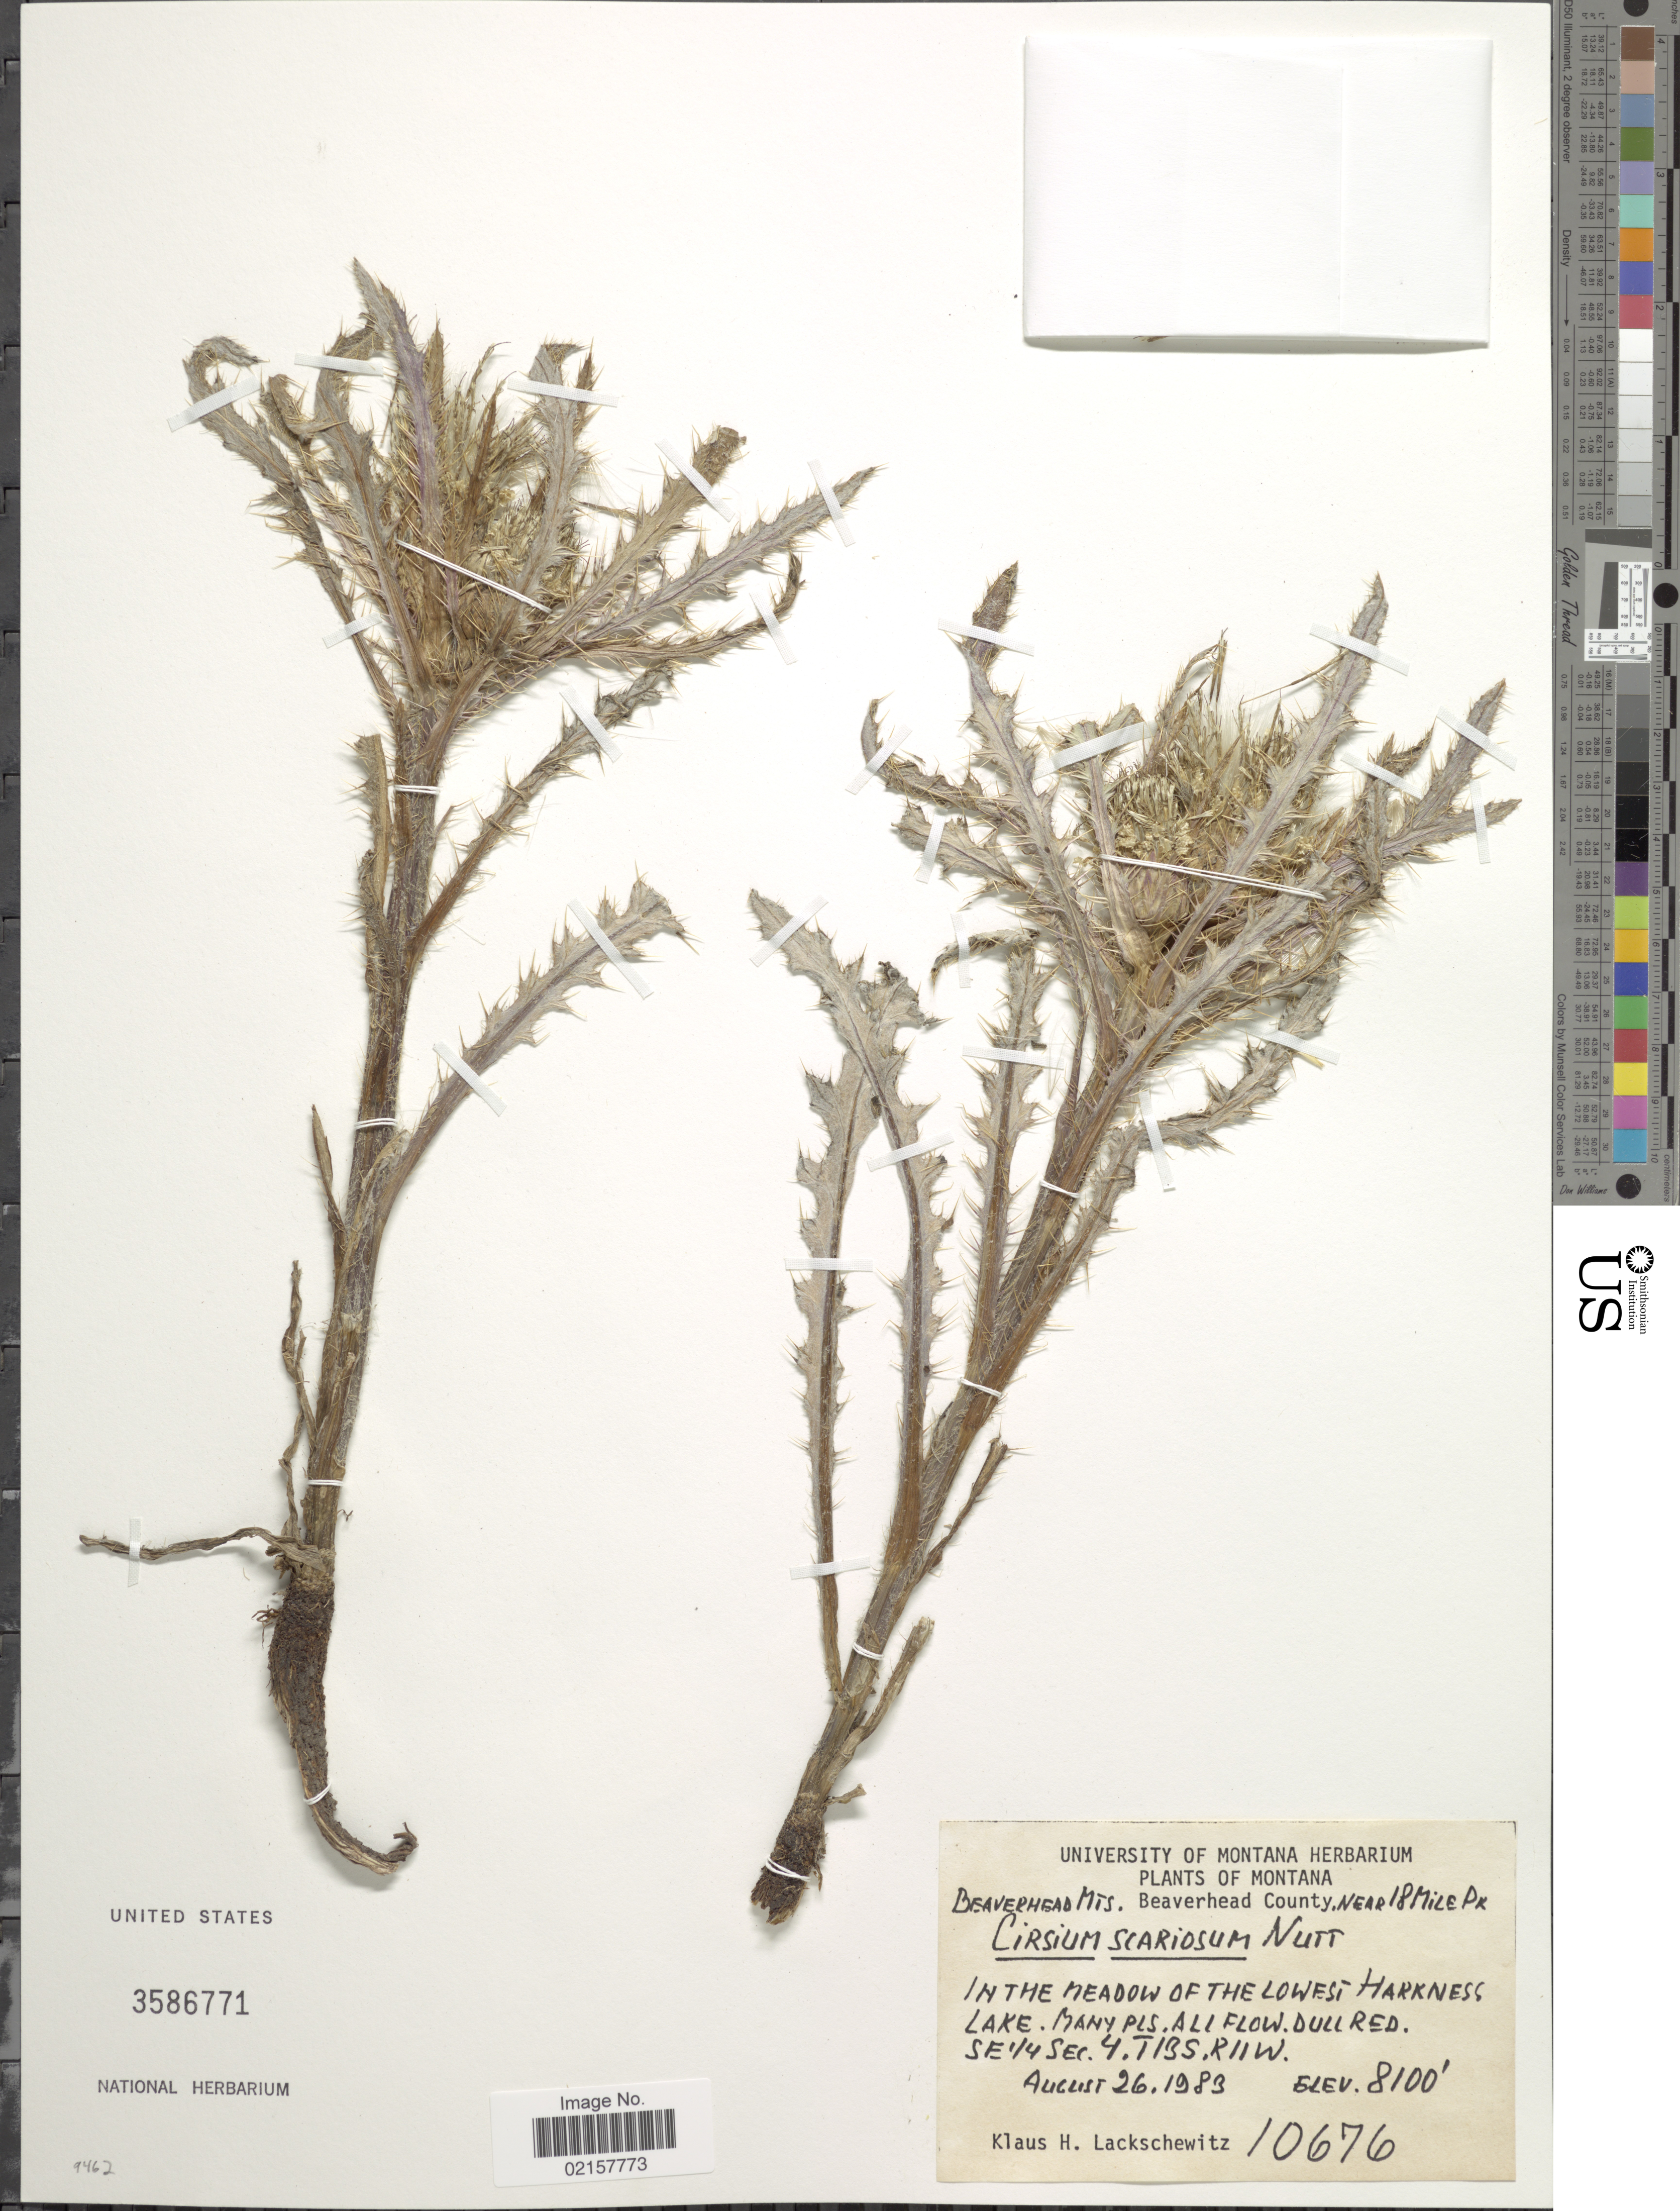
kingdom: Plantae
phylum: Tracheophyta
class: Magnoliopsida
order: Asterales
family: Asteraceae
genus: Cirsium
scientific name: Cirsium scariosum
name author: Nutt.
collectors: K. Lackschewitz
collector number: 10676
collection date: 1983-08-26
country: United States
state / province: Montana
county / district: Beaverhead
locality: Beaverhead Mts., near 18 Mile Pk, In the meadow of the lowest Harkness Lake, SE 1/4 Sec. 4, T13S, R11W.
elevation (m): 2469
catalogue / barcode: US 3586771